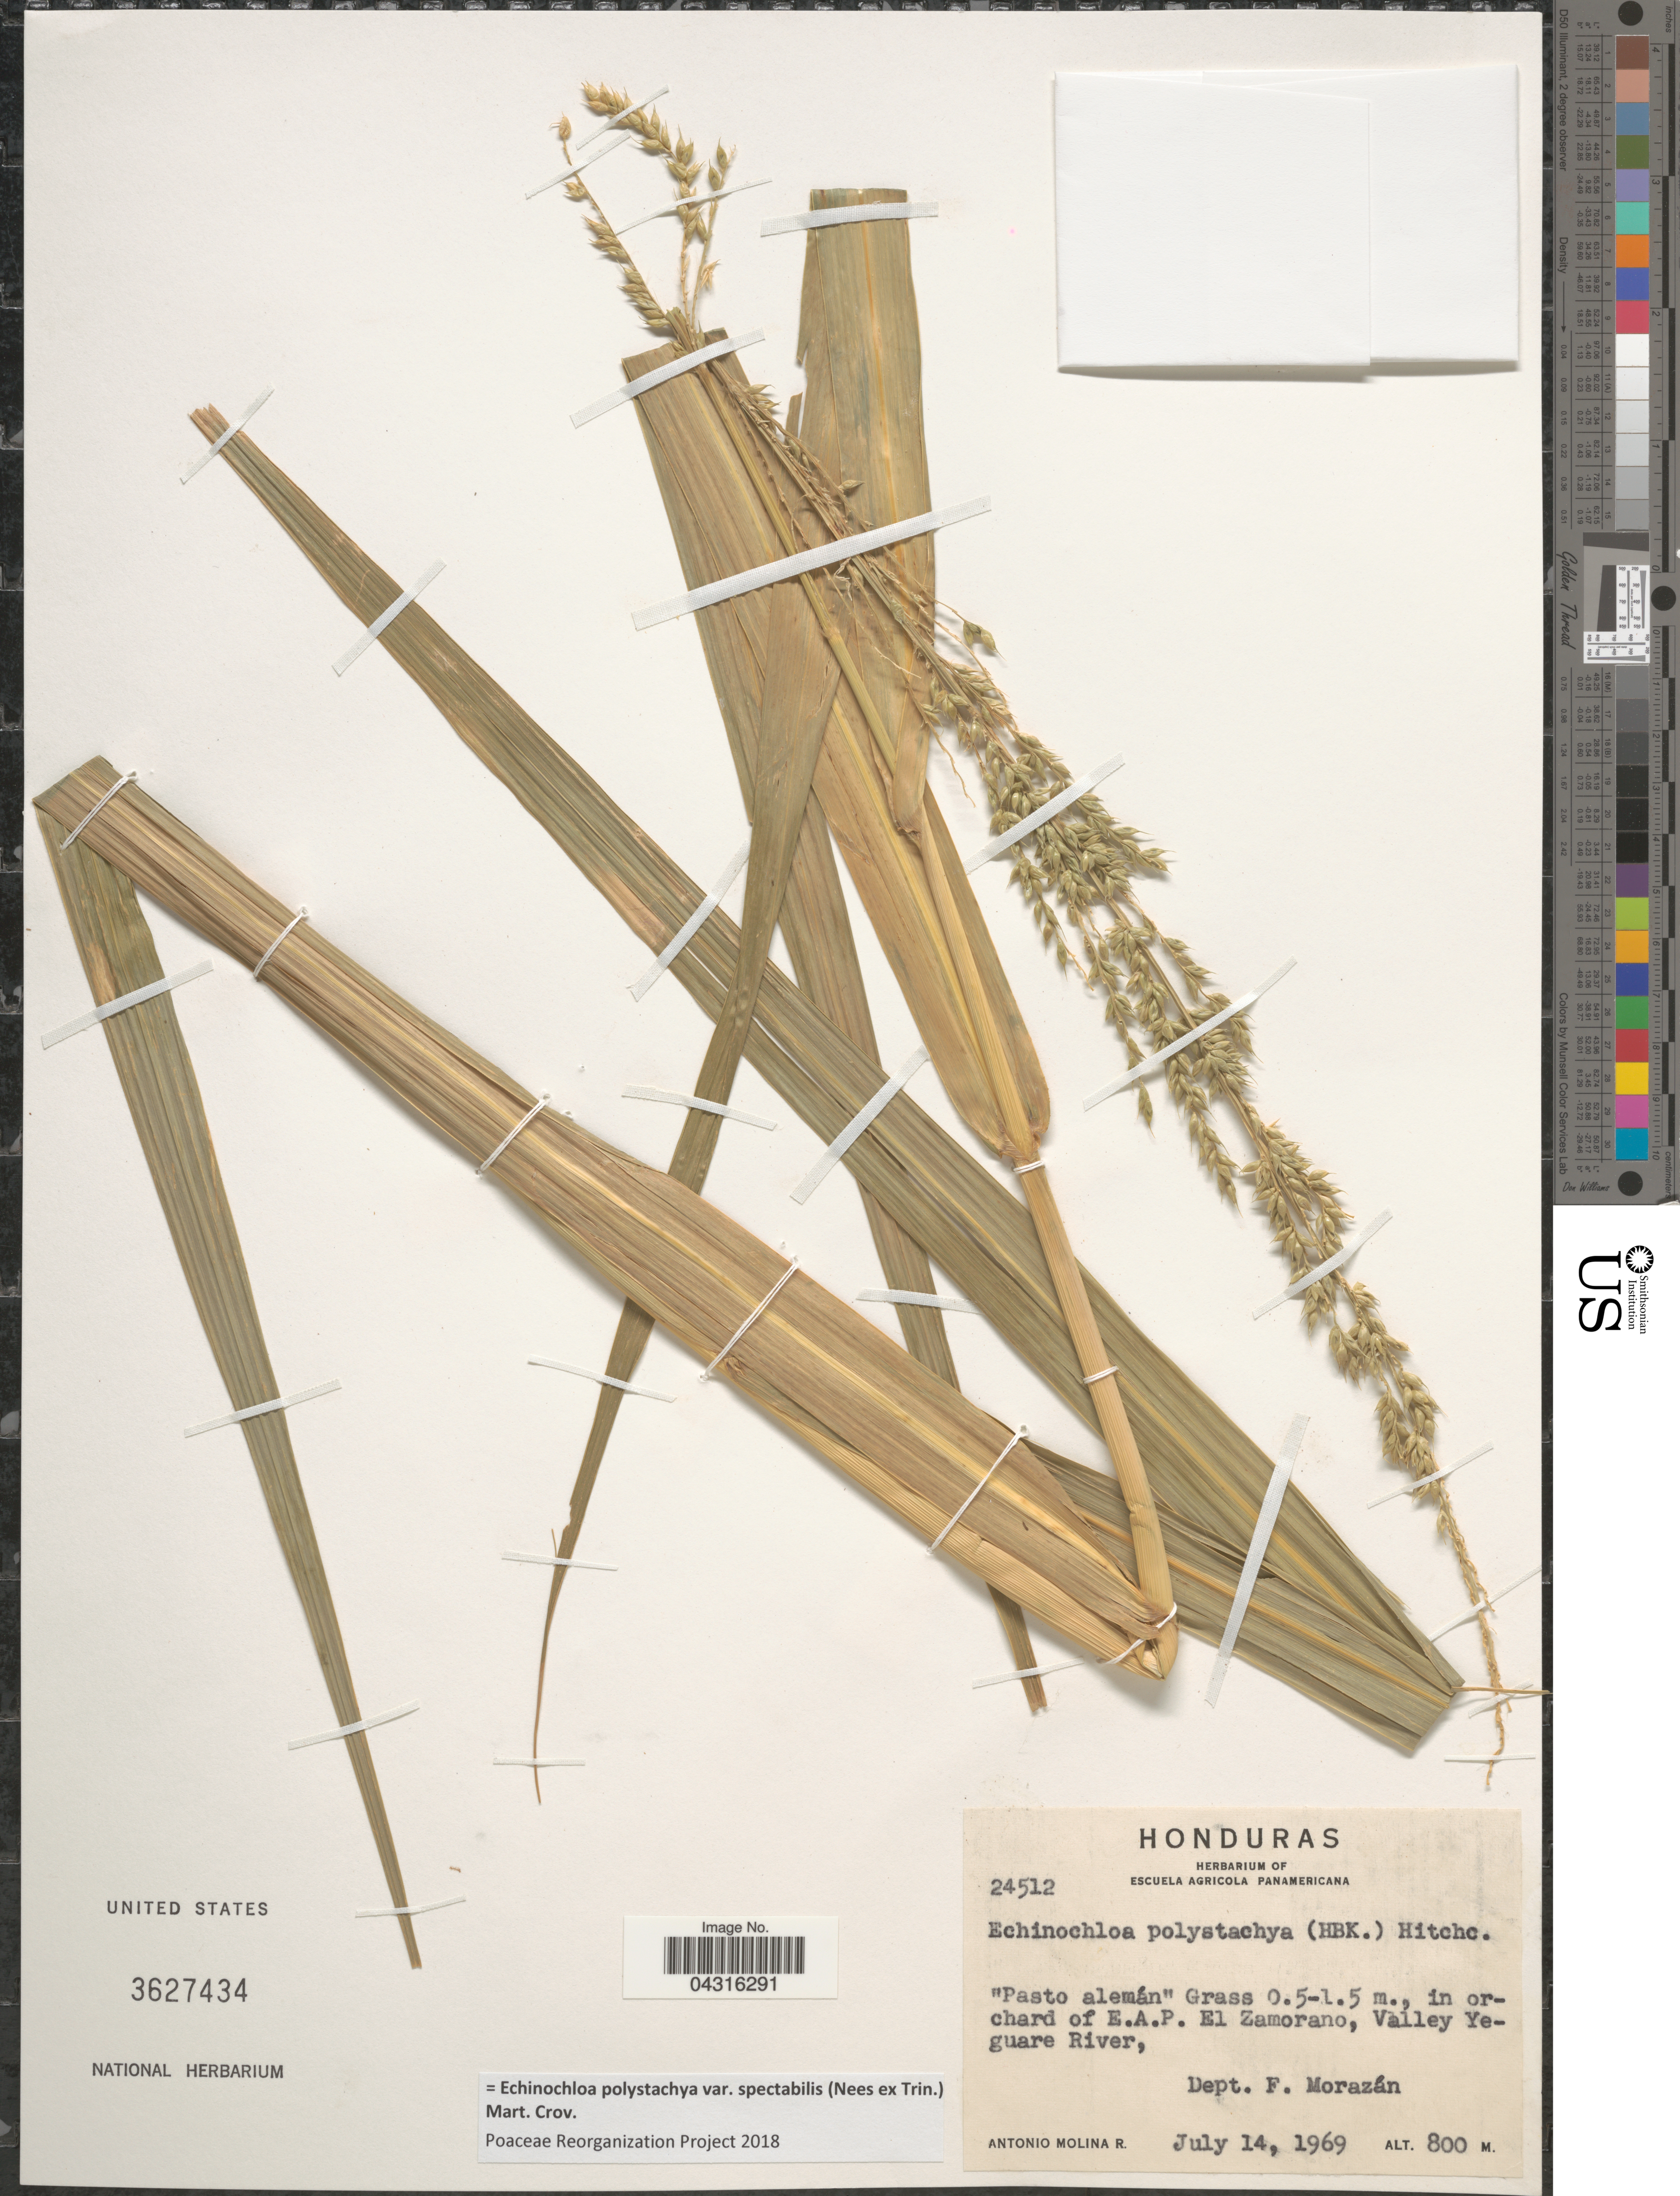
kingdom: Plantae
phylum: Tracheophyta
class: Liliopsida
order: Poales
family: Poaceae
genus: Echinochloa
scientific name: Echinochloa polystachya var. spectabilis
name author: (Nees ex Trin.) Mart. Crov.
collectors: A. Molina R.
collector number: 24512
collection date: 1969-07-14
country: Honduras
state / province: Fco. Morazán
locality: In orchard of E.A.P. El Zamorano, Valley Yeguare River, Dept. F. Morazán.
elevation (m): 800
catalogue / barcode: US 3627434